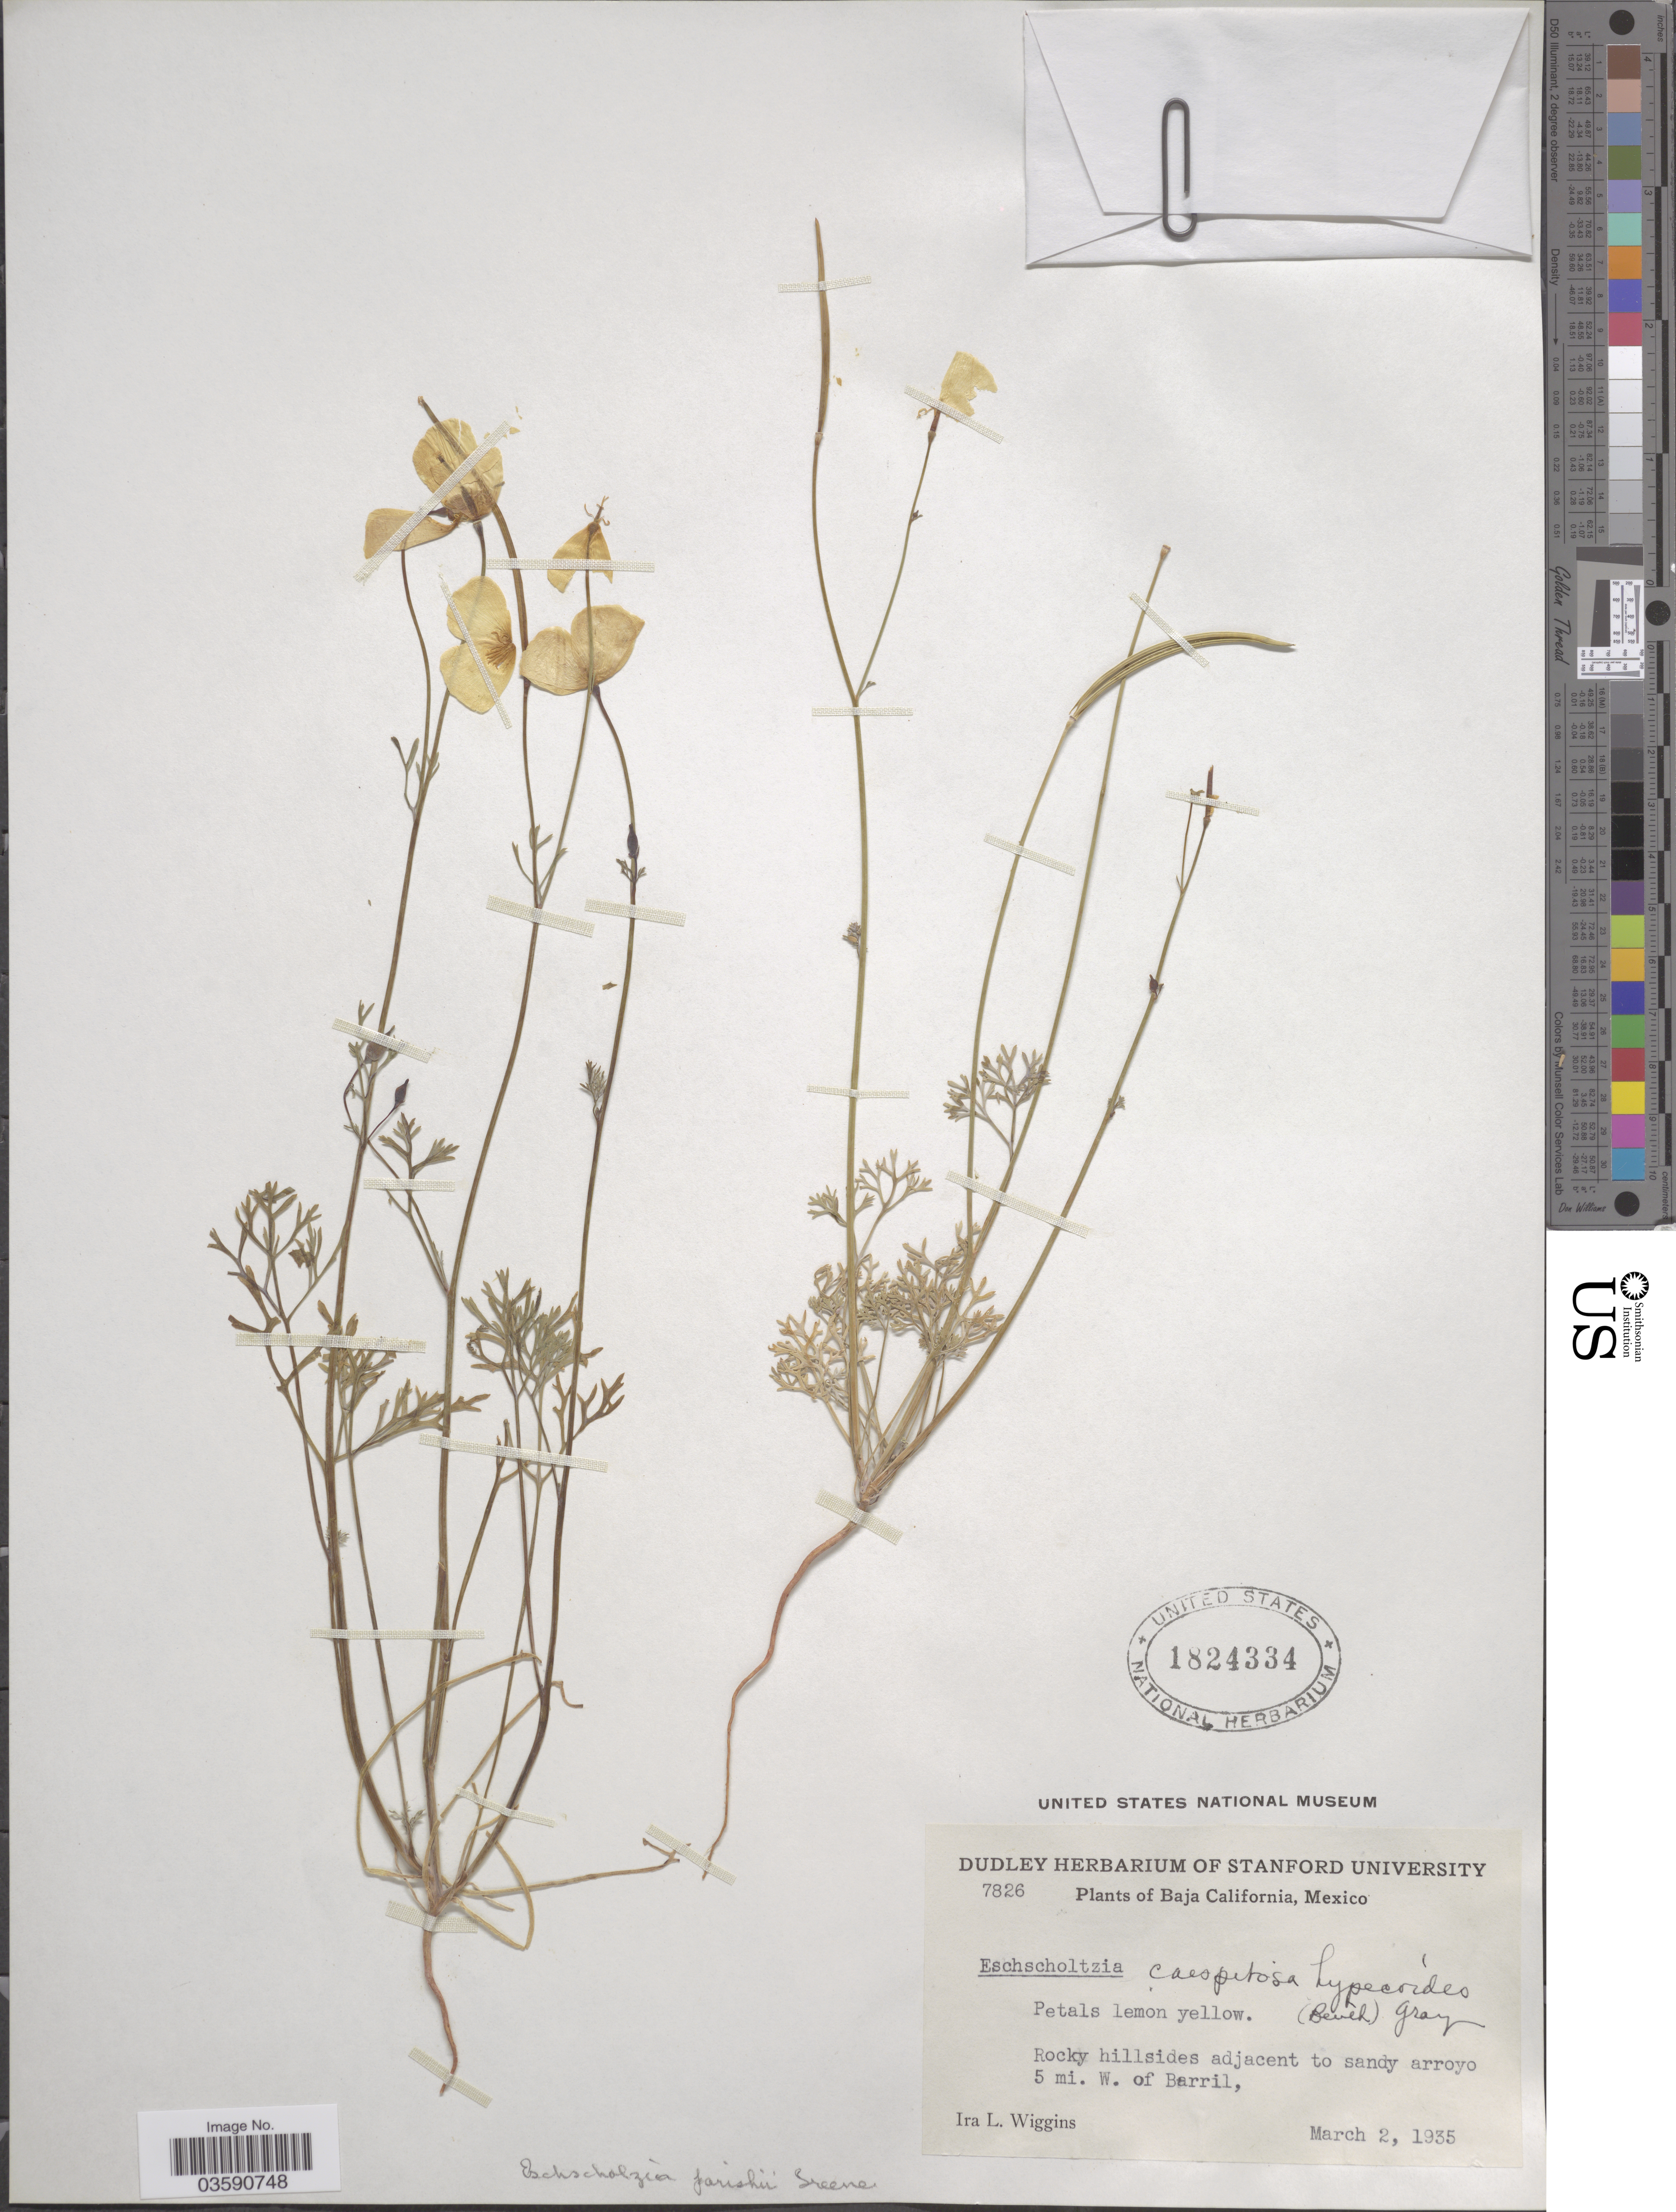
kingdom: Plantae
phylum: Tracheophyta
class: Magnoliopsida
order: Ranunculales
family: Papaveraceae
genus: Eschscholzia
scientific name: Eschscholzia caespitosa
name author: Benth.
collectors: I. L. Wiggins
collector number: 7826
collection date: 1935-03-02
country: Mexico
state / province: Baja California Norte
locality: Rocky hillsides adjacent to sandy arroyo 5 mi. W. of Barril.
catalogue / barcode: US 1824334